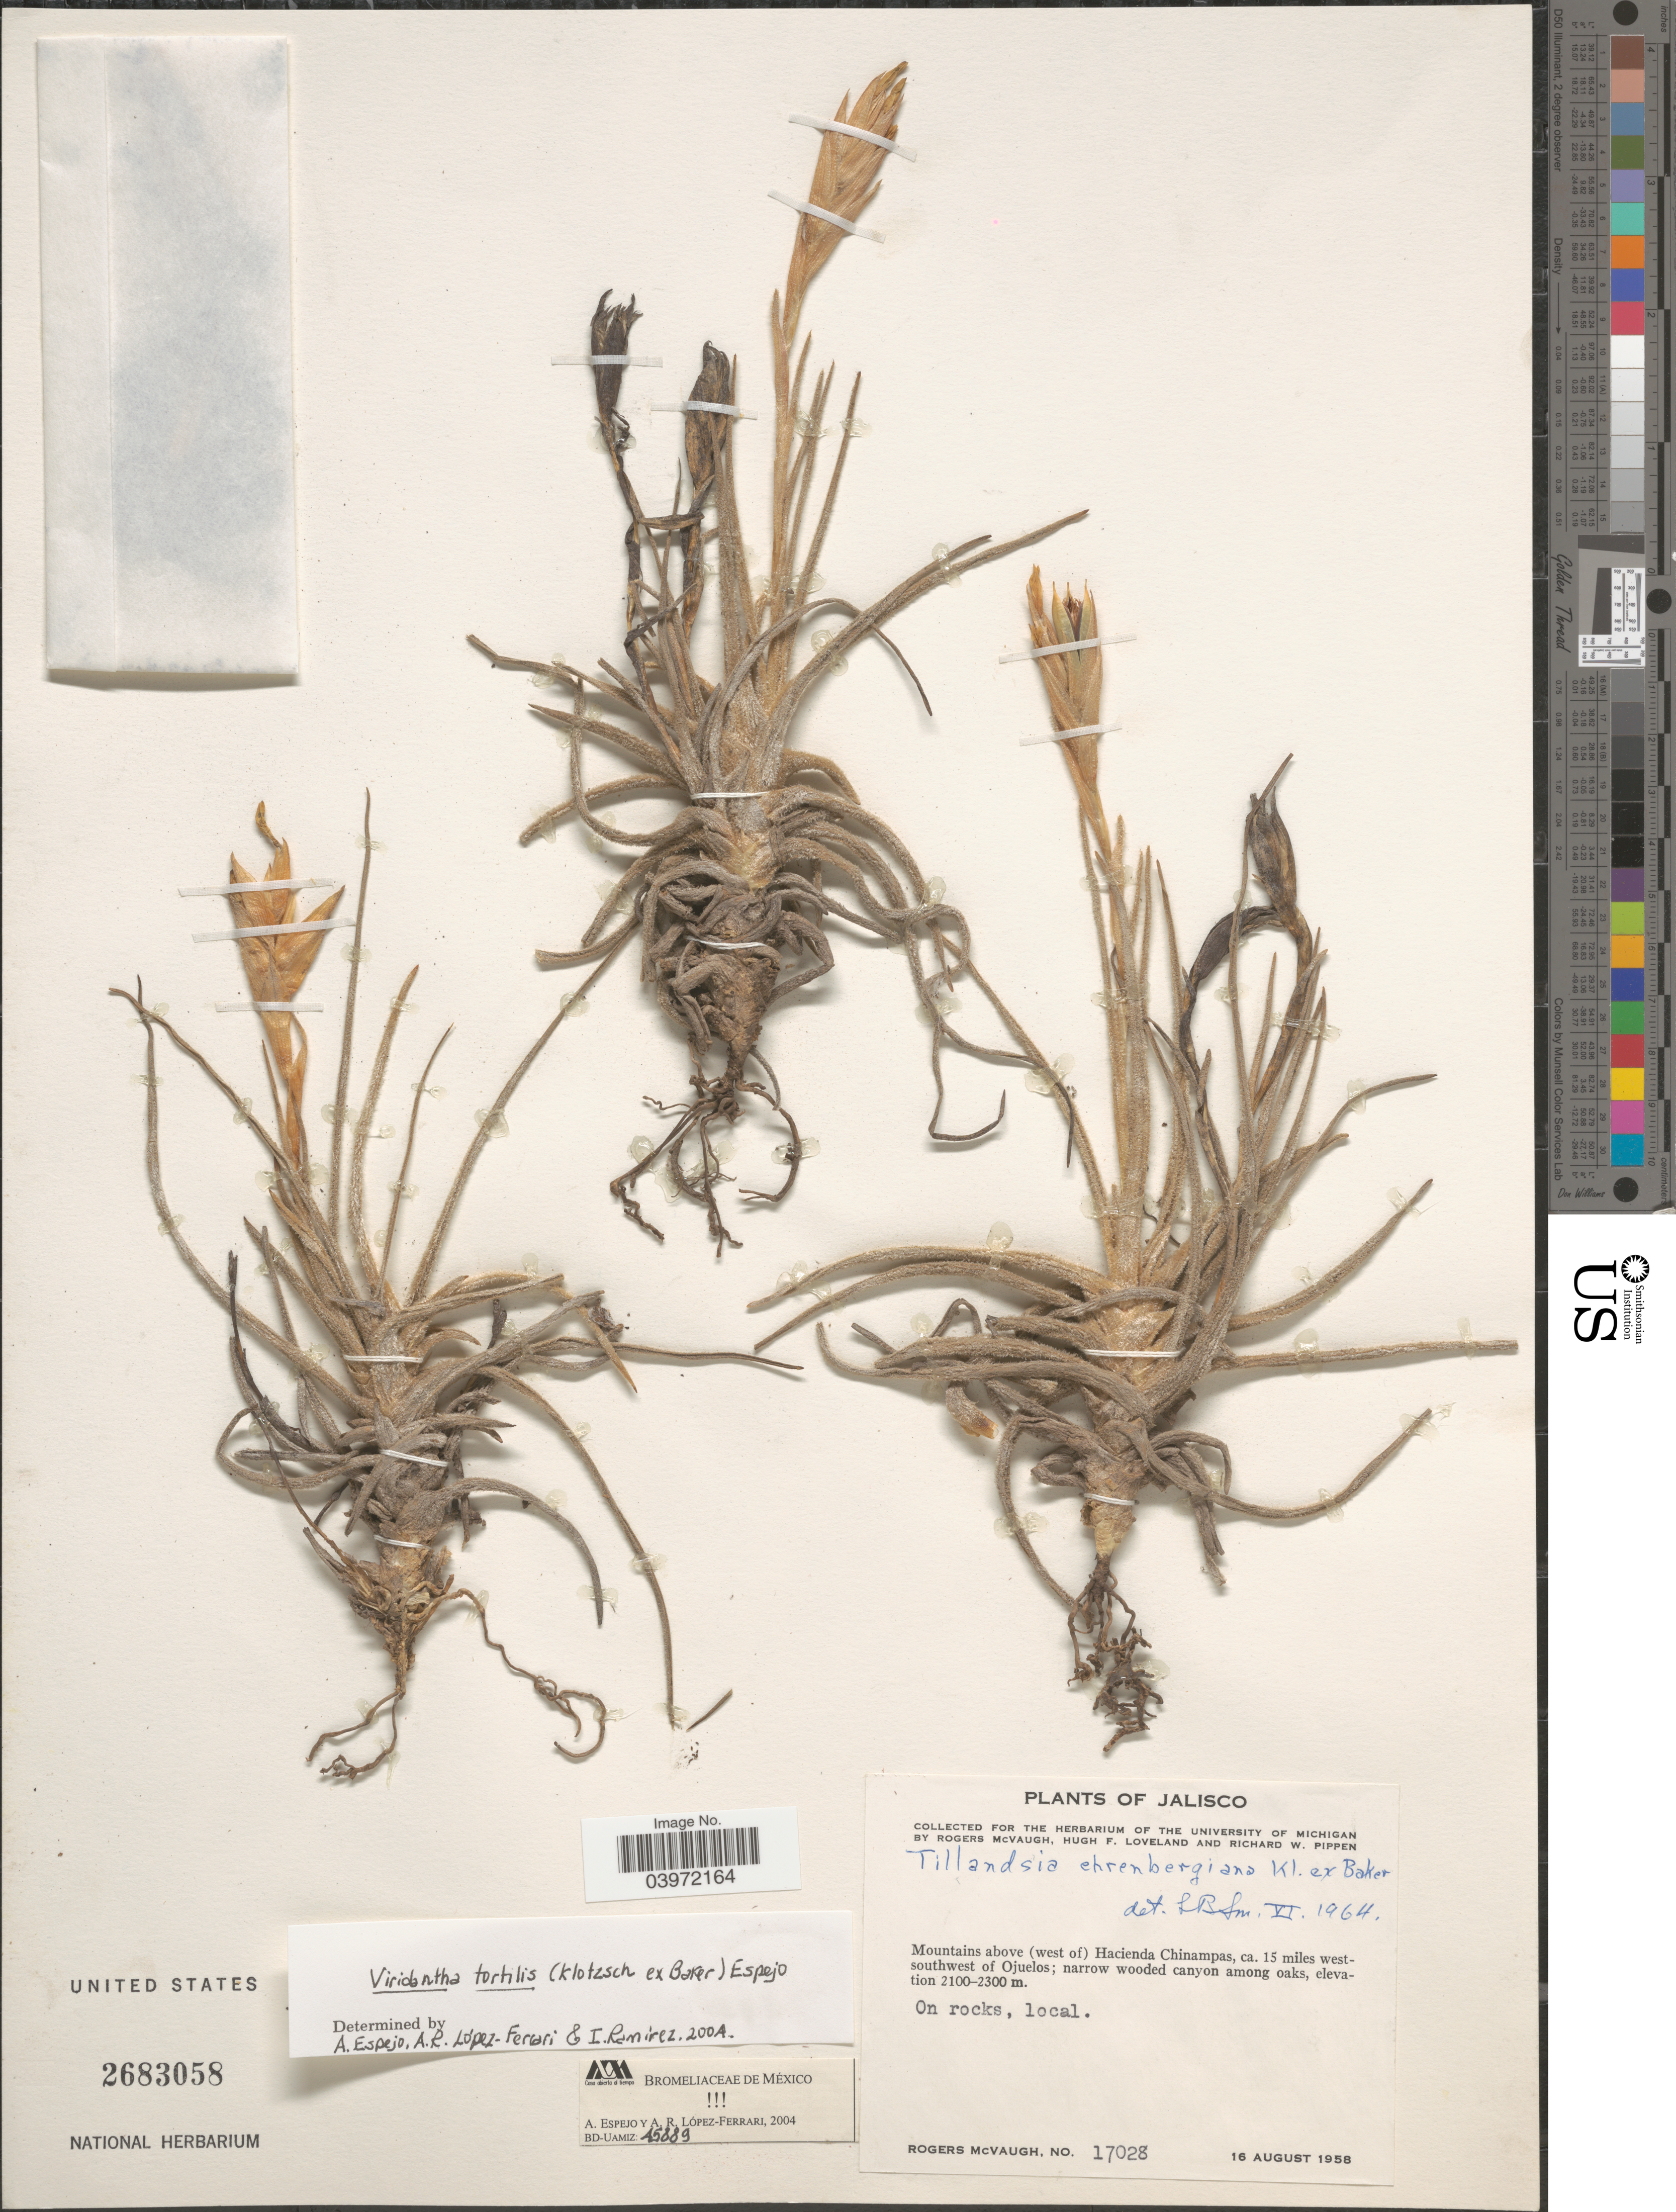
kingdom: Plantae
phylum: Tracheophyta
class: Liliopsida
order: Poales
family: Bromeliaceae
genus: Tillandsia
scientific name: Tillandsia tortilis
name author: Klotzsch ex Baker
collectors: R. McVaugh, H. Loveland & R. W. Pippen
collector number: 17028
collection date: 1958-08-16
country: Mexico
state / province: Jalisco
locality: Mountains above (west of) Hacienda Chinampas, ca. 15 miles west-southwest of Ojuelos.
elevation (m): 2100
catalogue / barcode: US 2683058